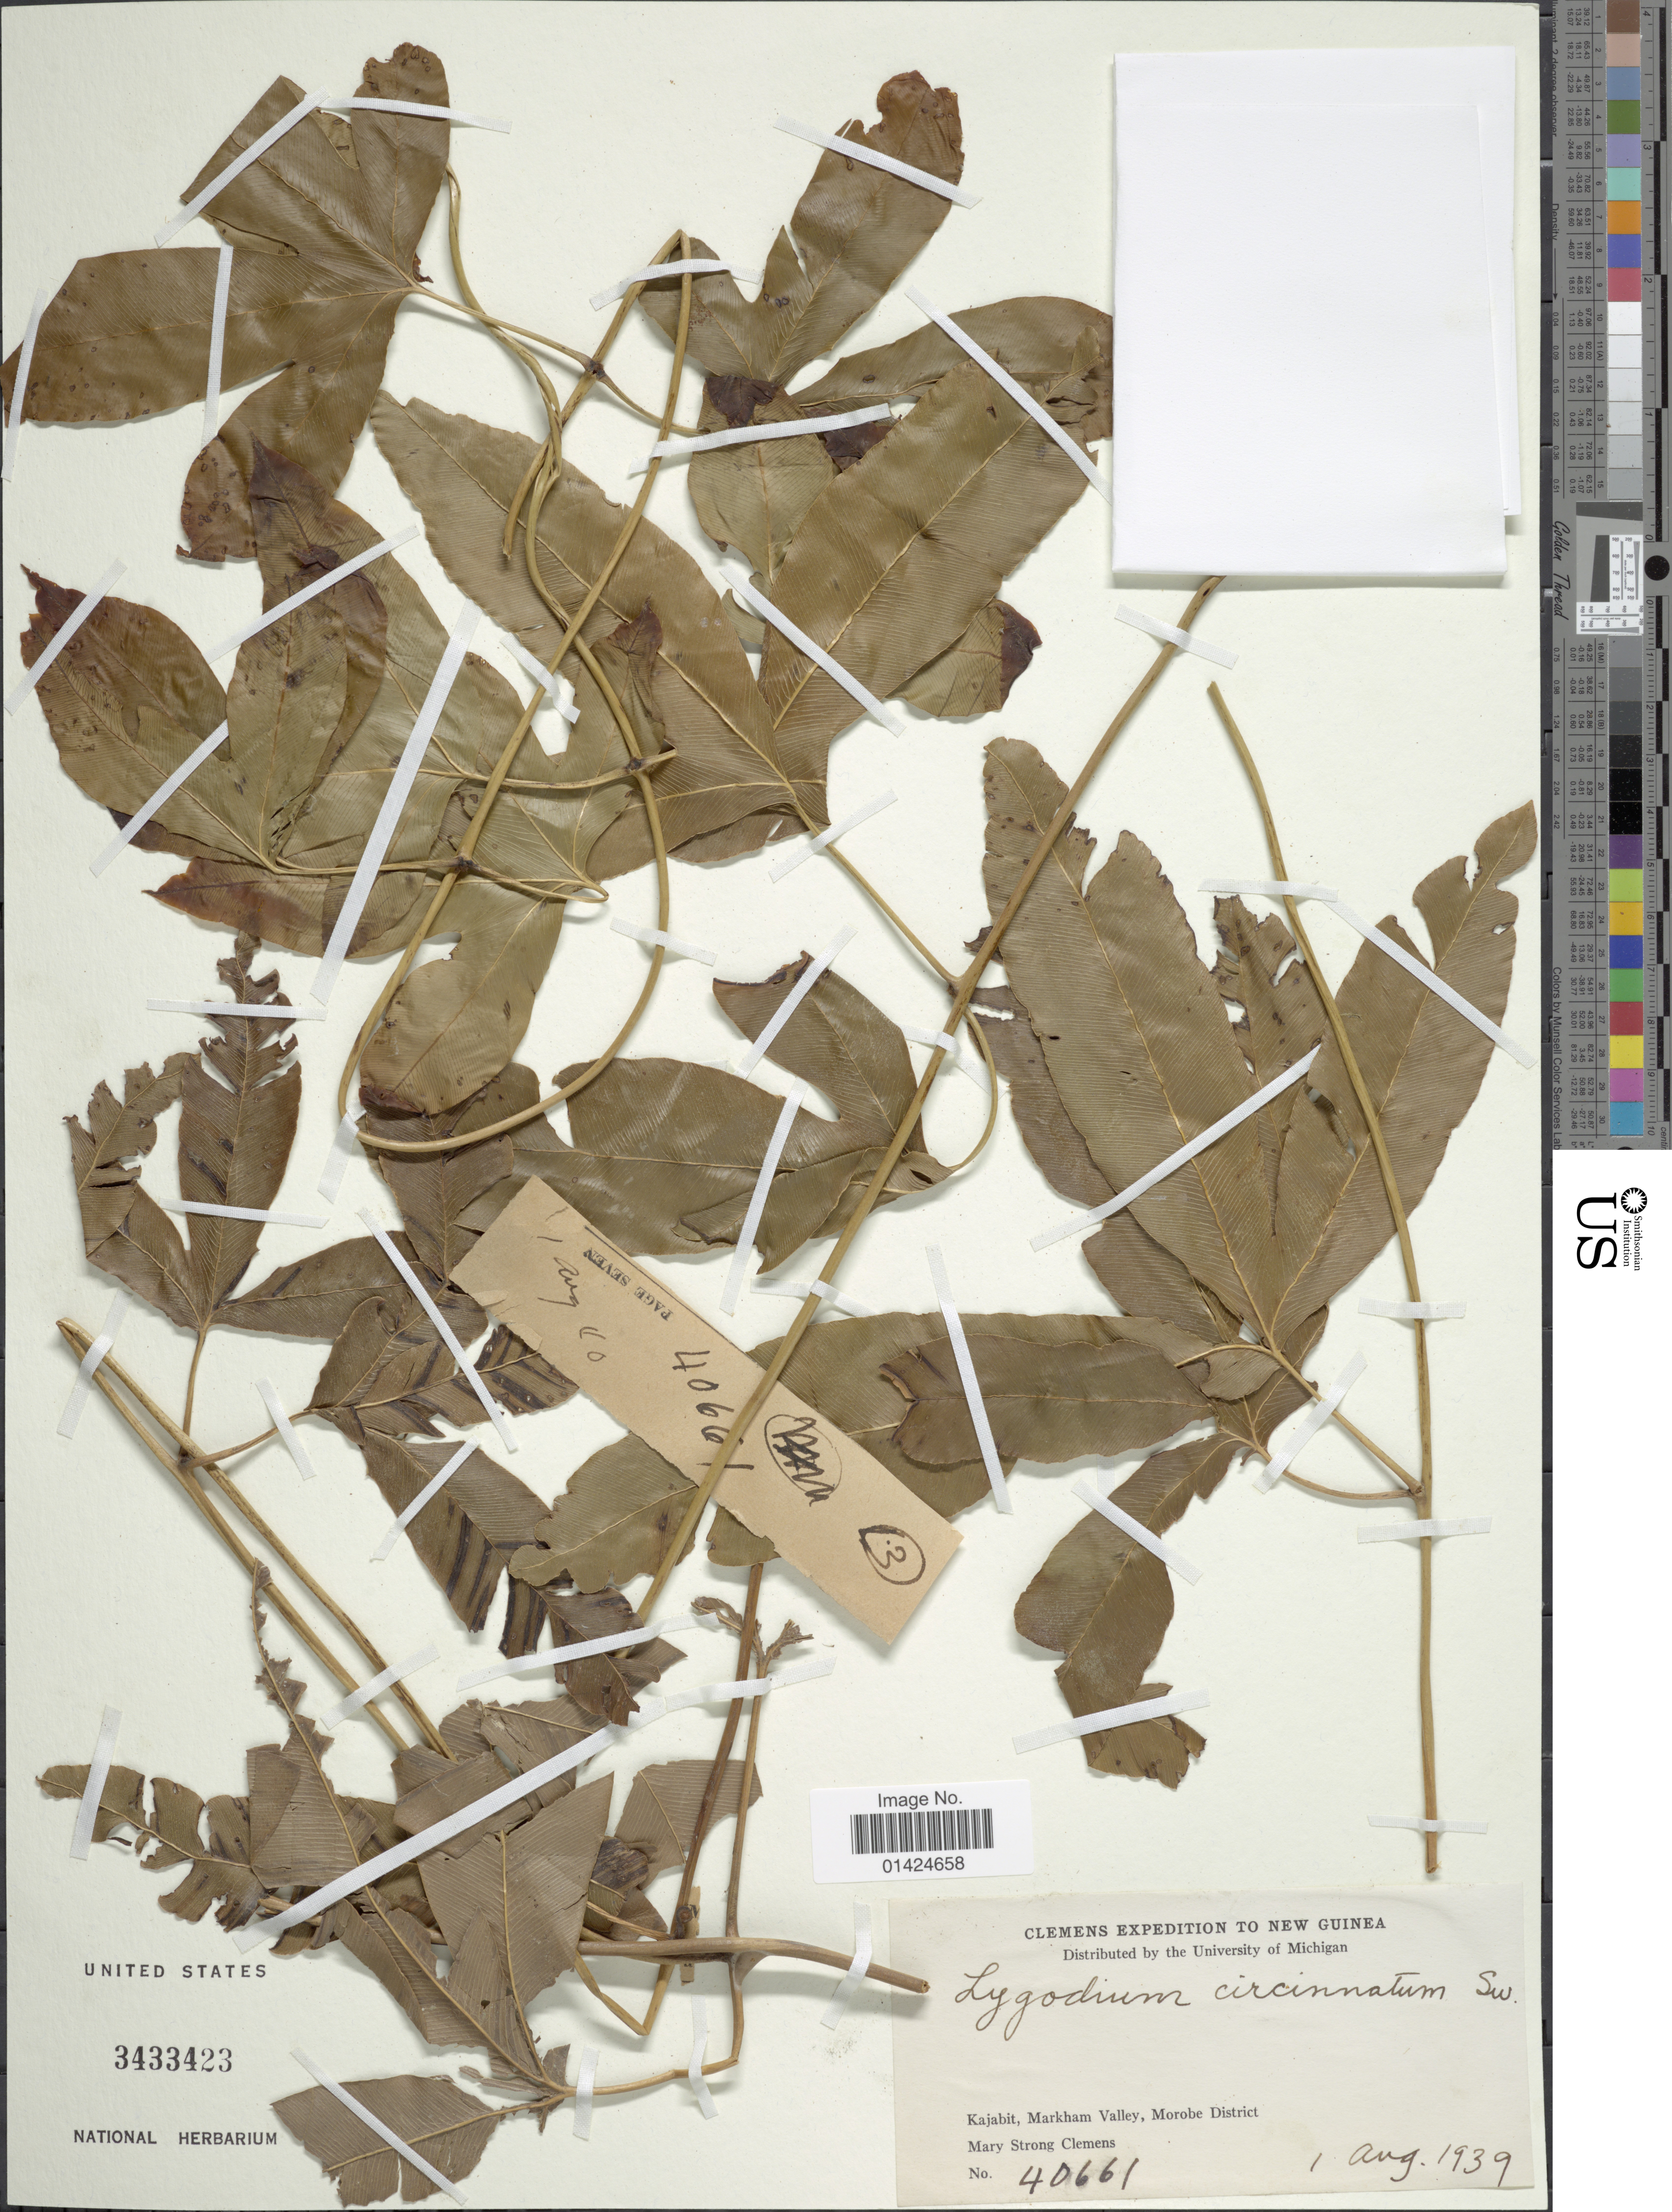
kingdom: Plantae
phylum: Tracheophyta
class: Polypodiopsida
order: Schizaeales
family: Lygodiaceae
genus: Lygodium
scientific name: Lygodium circinnatum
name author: (Burm. f.) Sw.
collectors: M. S. Clemens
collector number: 40661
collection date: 1939-08-01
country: Papua New Guinea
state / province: Morobe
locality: New Guinea, Kajabit, Markham.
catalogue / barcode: US 3433423